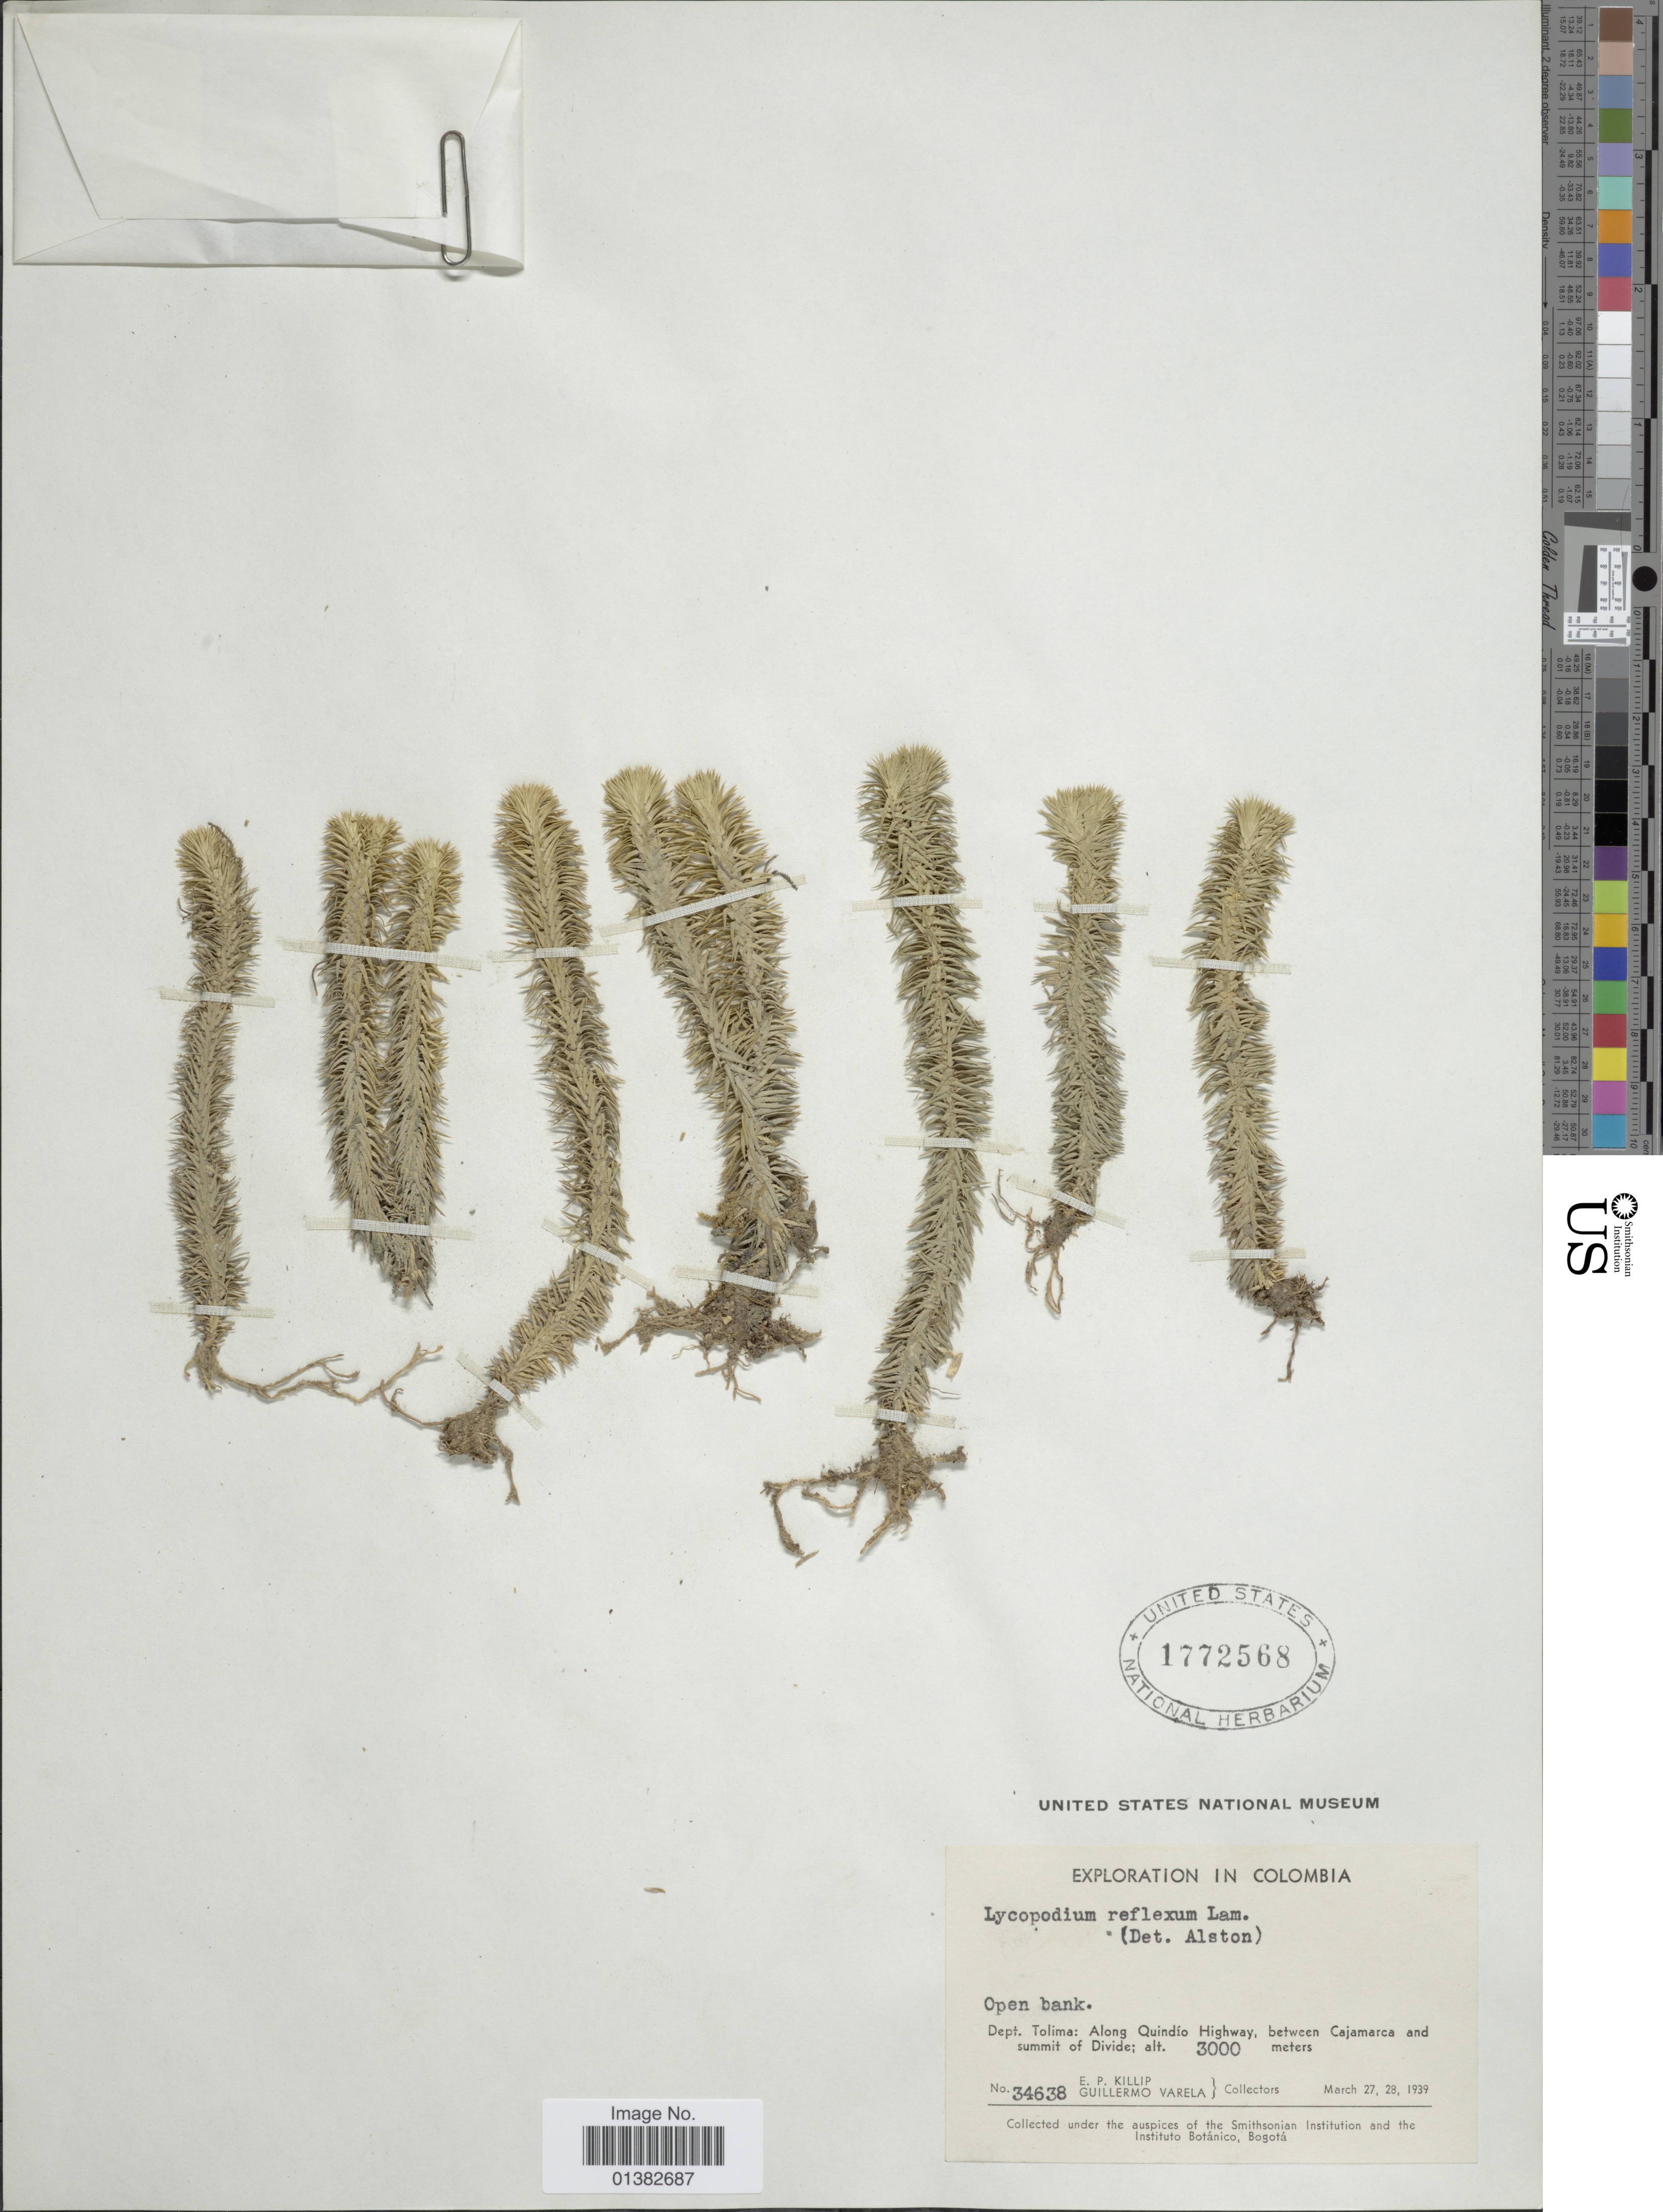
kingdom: Plantae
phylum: Tracheophyta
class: Lycopodiopsida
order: Lycopodiales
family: Lycopodiaceae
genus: Phlegmariurus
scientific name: Phlegmariurus reflexus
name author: (Lam.) B. Øllg.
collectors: E. P. Killip & G. Varela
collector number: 34638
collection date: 1939-03-27/1939-03-28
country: Colombia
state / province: Tolima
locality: Along Quindío Highway, between Cajamarca and summit of Divide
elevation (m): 3000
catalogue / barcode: US 1772568